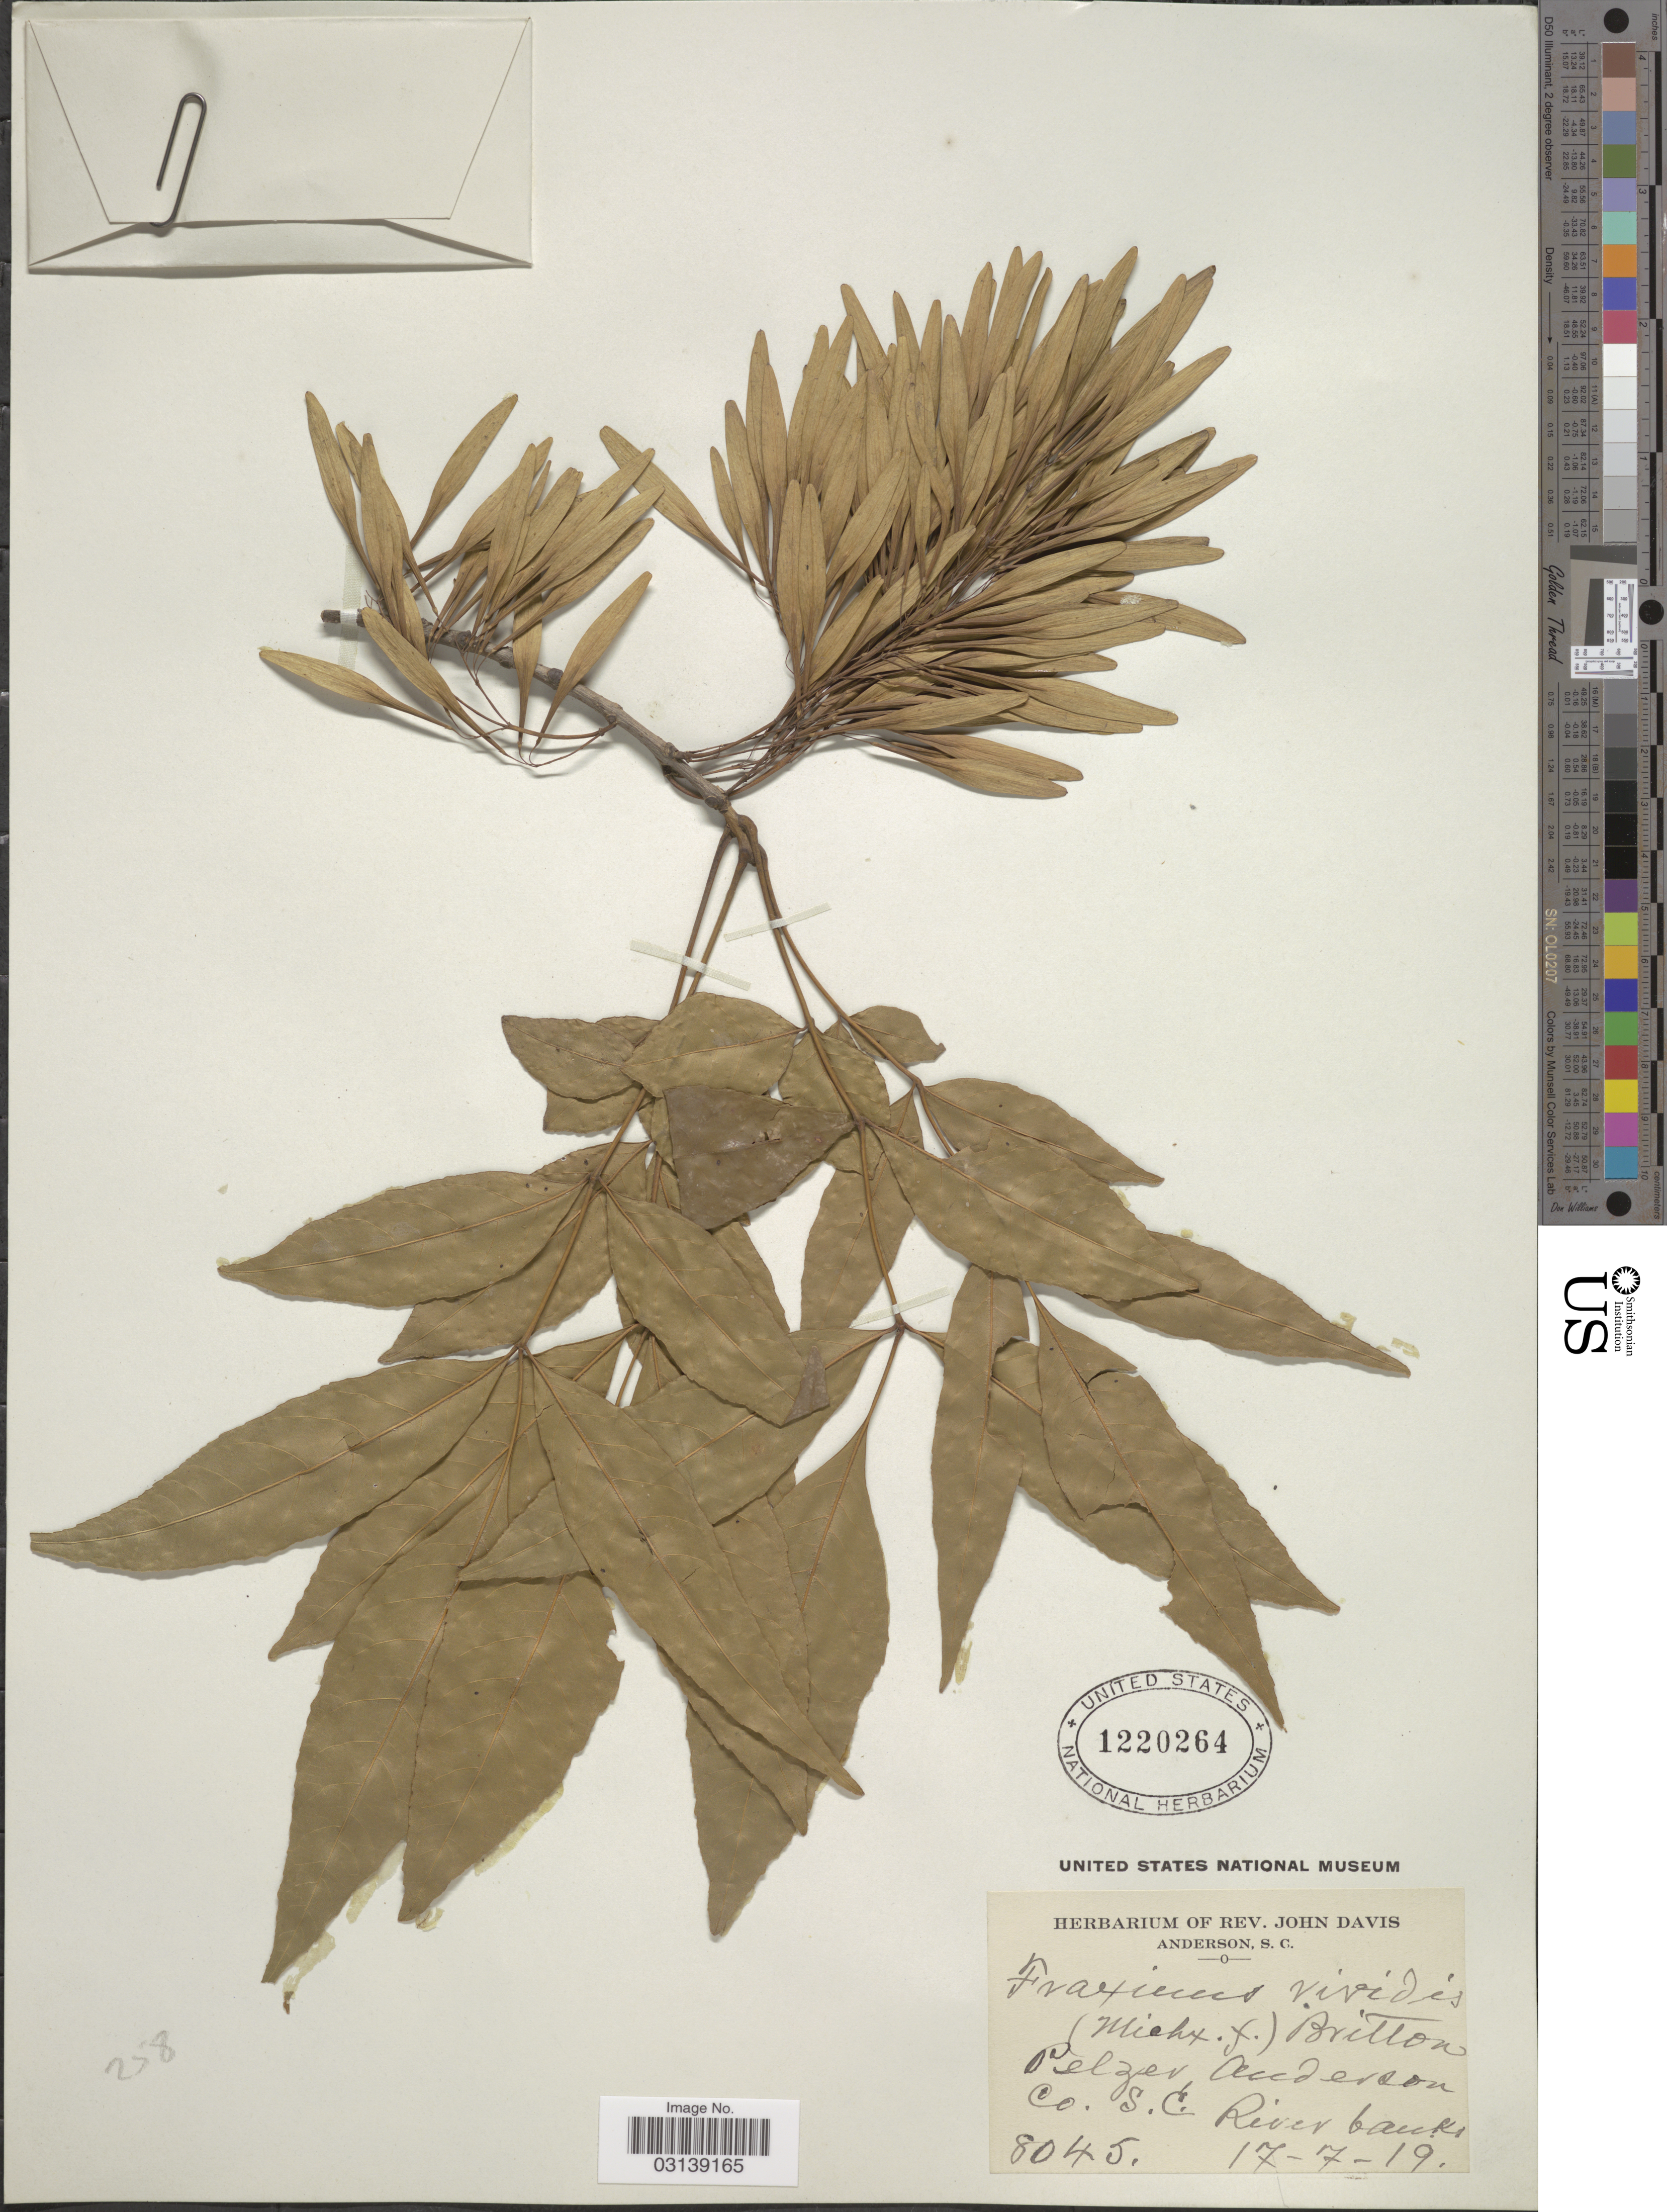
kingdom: Plantae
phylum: Tracheophyta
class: Magnoliopsida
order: Lamiales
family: Oleaceae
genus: Fraxinus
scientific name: Fraxinus pennsylvanica var. lanceolata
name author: Sarg.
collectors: ex herb. Rev. John Davis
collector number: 8045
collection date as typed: Transcribed d/m/y: 17/7/19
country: United States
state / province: South Carolina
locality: Pelzer Anderson Co.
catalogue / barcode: US 1220264